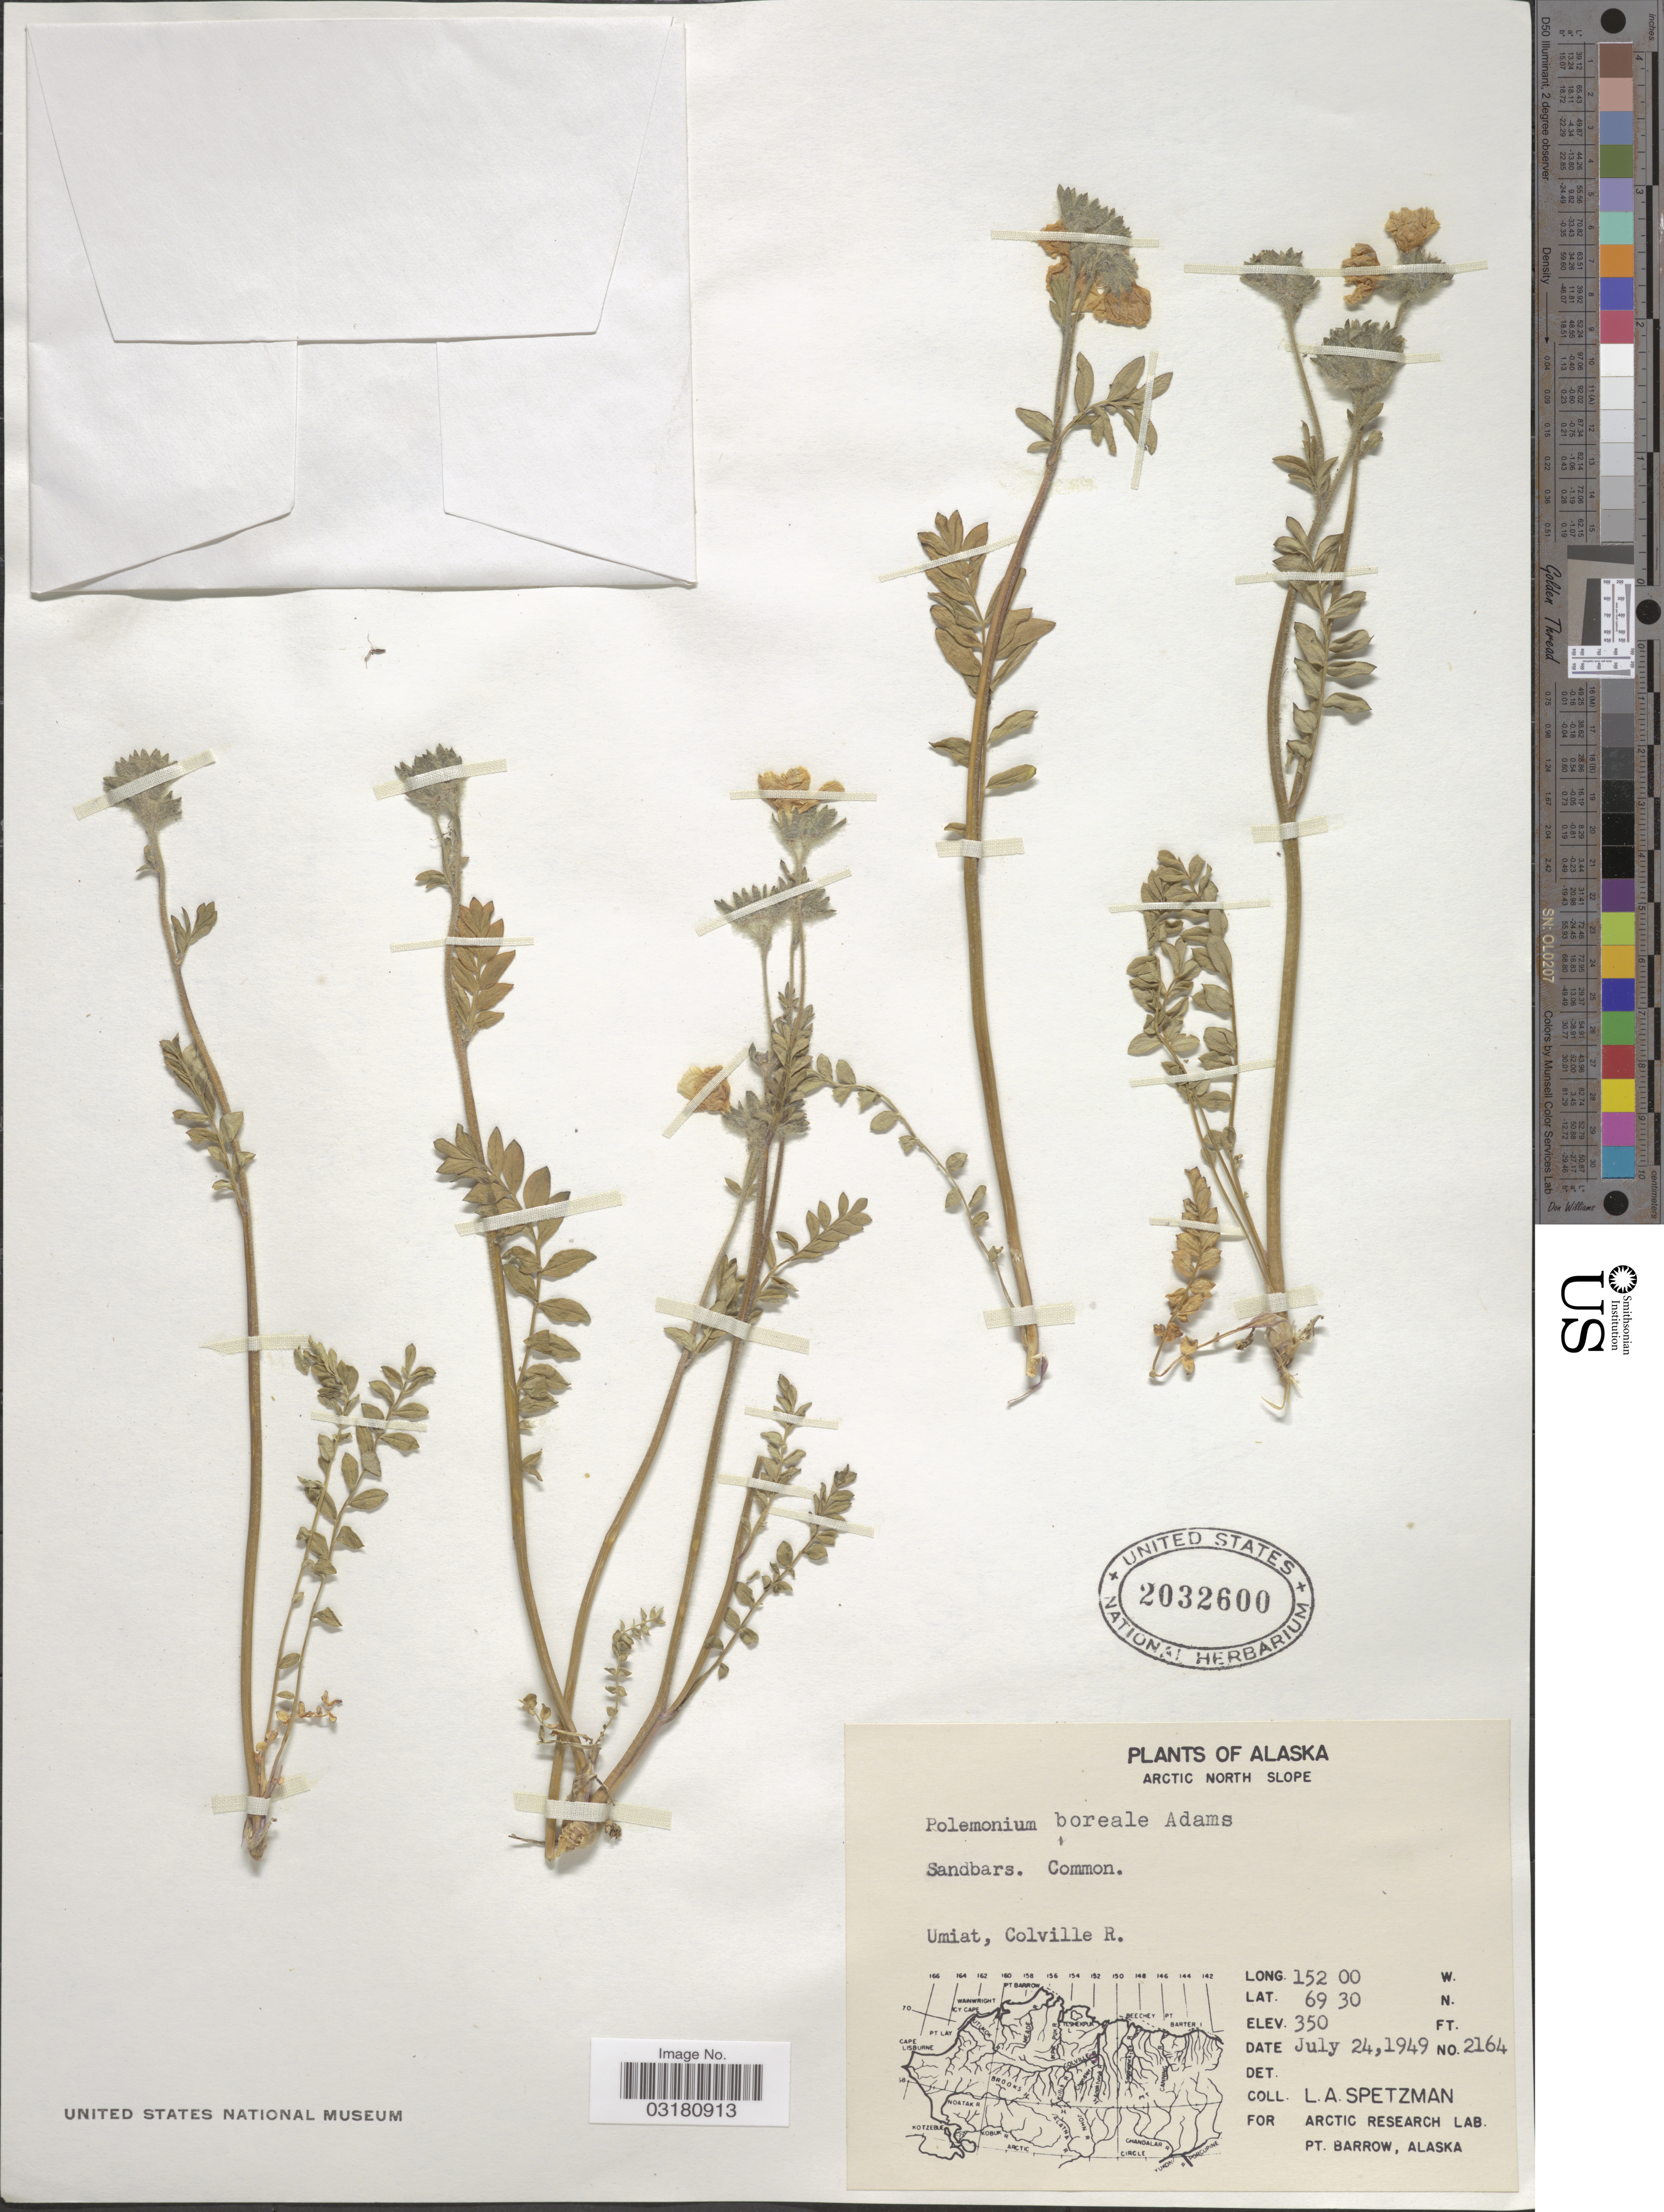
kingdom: Plantae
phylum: Tracheophyta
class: Magnoliopsida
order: Ericales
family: Polemoniaceae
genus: Polemonium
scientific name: Polemonium boreale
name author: Adams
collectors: L. Spetzman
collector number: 2164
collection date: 1949-07-24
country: United States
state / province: Alaska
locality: Arctic North Slope. Umiat, Colville R.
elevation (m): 107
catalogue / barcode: US 2032600